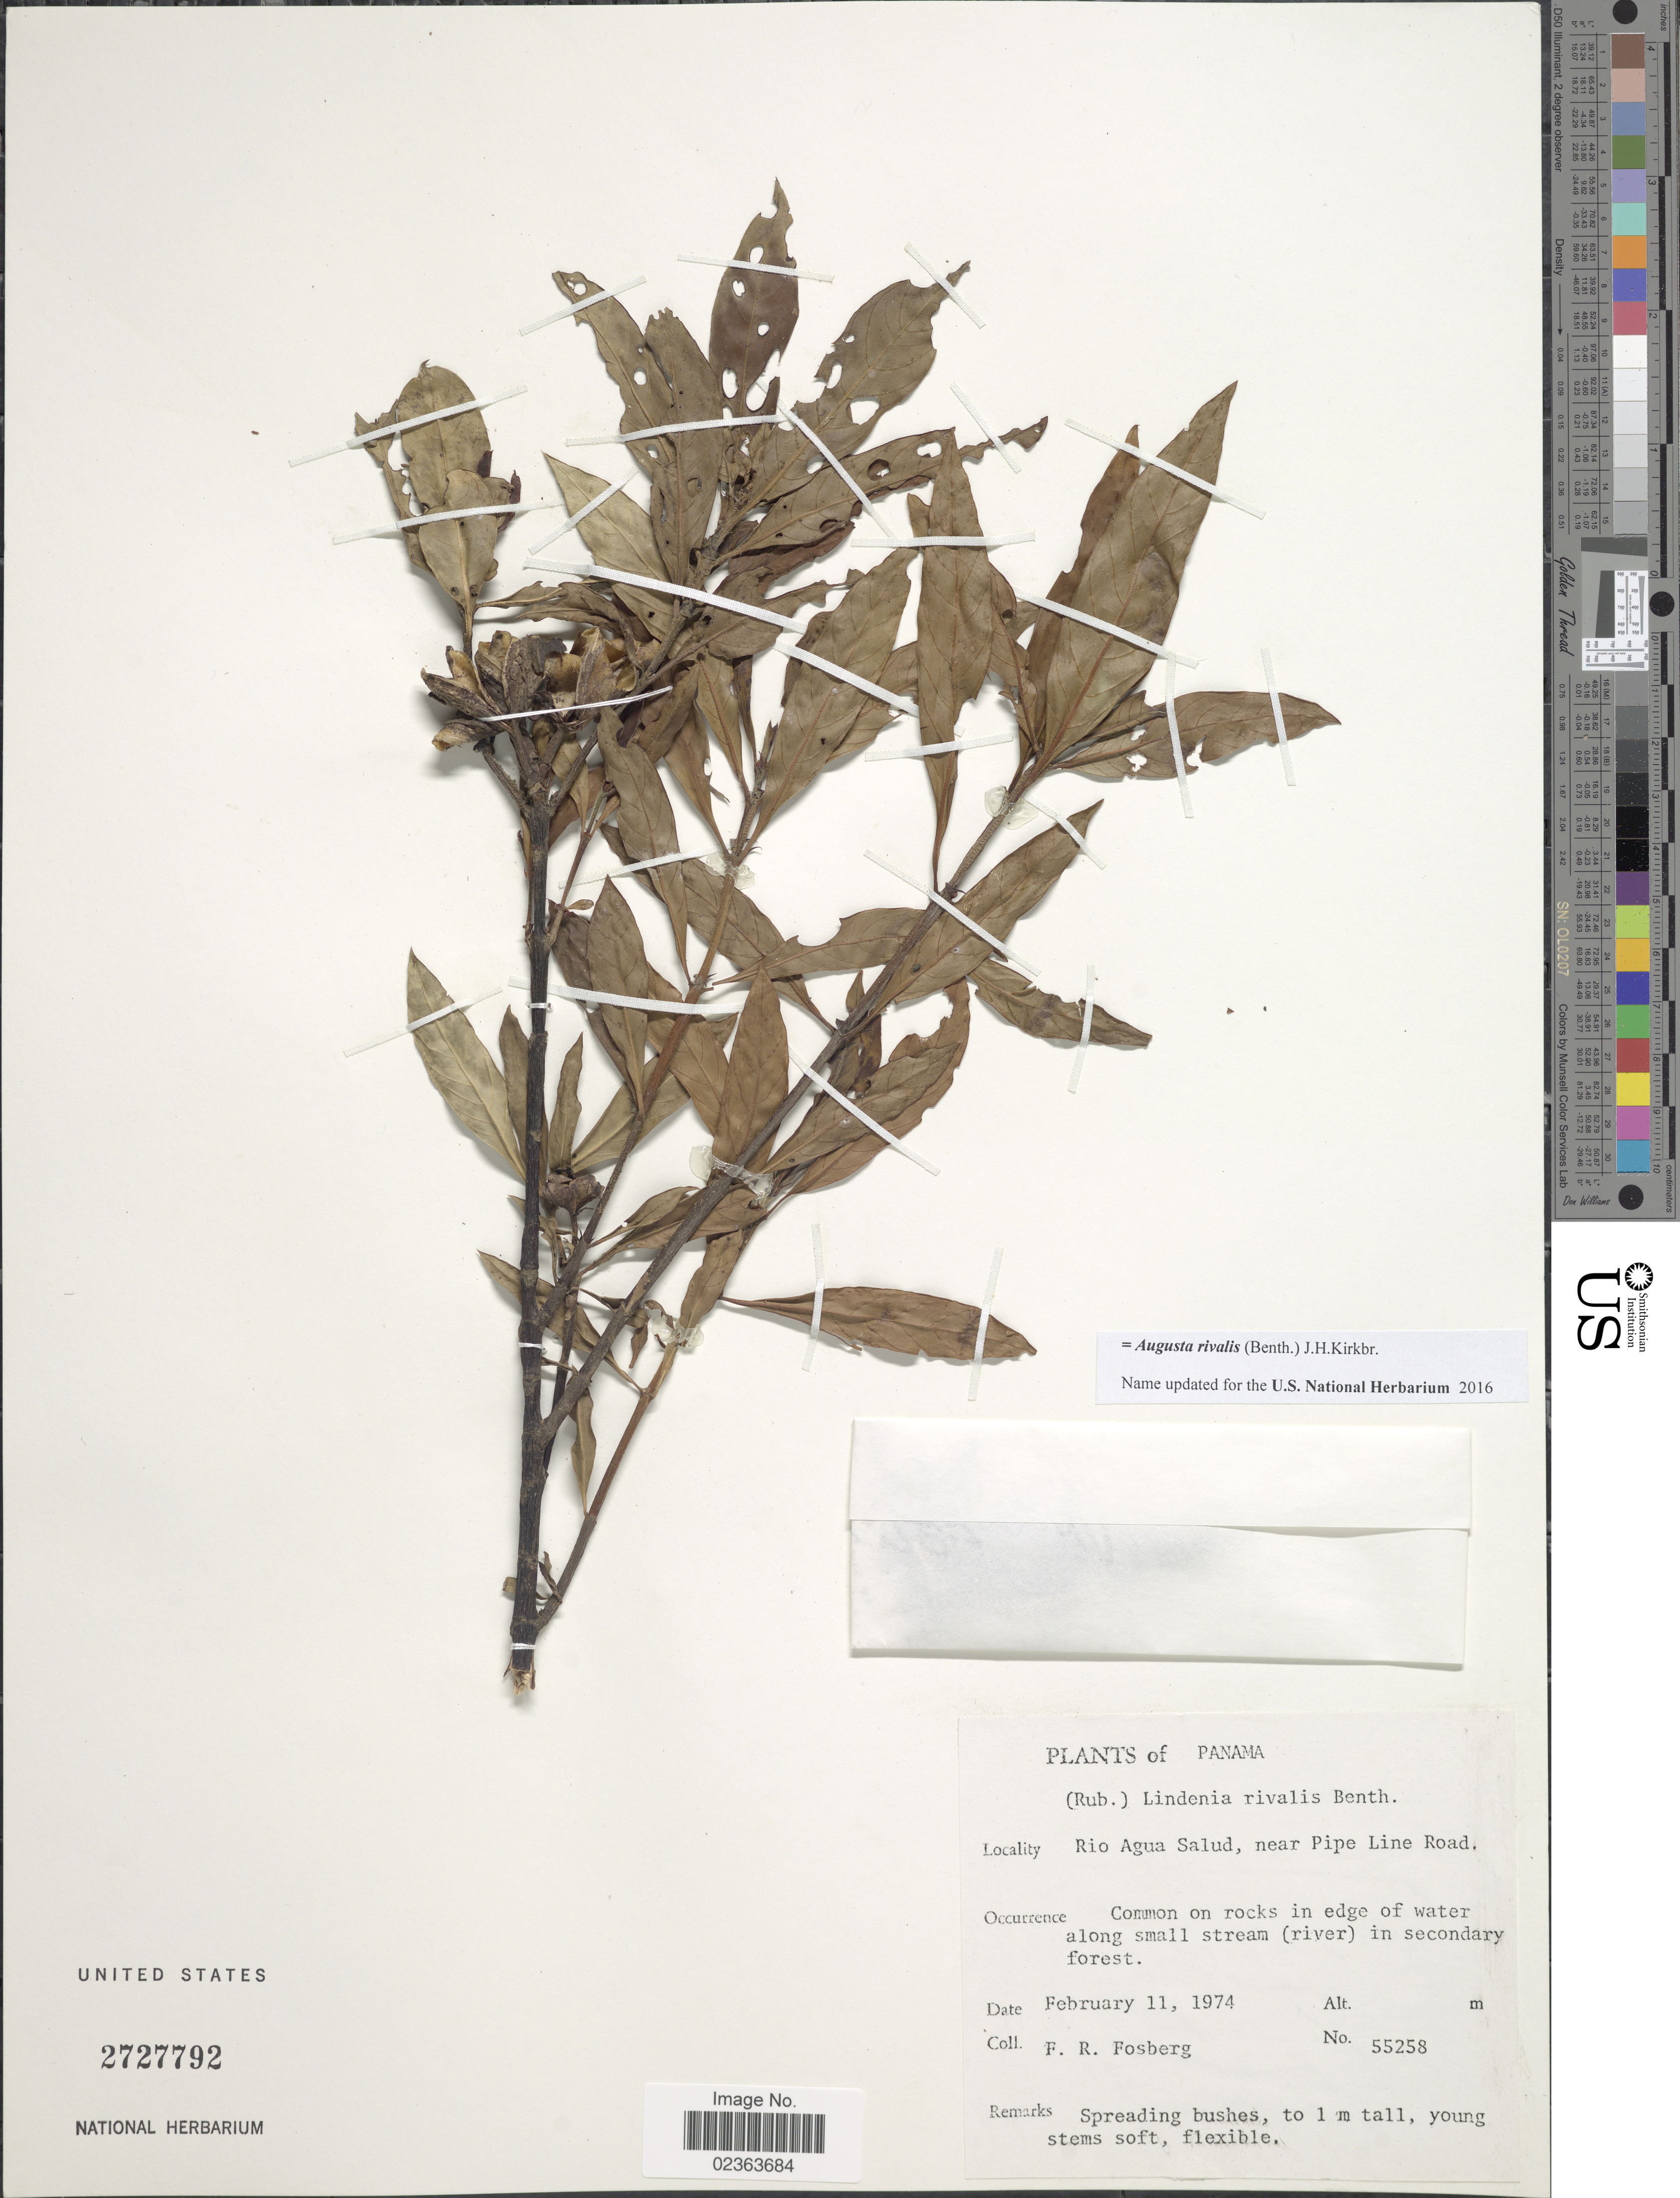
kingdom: Plantae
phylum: Tracheophyta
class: Magnoliopsida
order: Gentianales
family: Rubiaceae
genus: Augusta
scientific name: Augusta rivalis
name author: (Benth.) J.H. Kirkbr.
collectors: F. R. Fosberg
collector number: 55258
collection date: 1974-02-11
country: Panama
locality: Rio Agua Salud, near Pipe Line Road, Common on rocks in edge of water along small stream (river) in secondary forest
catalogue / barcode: US 2727792